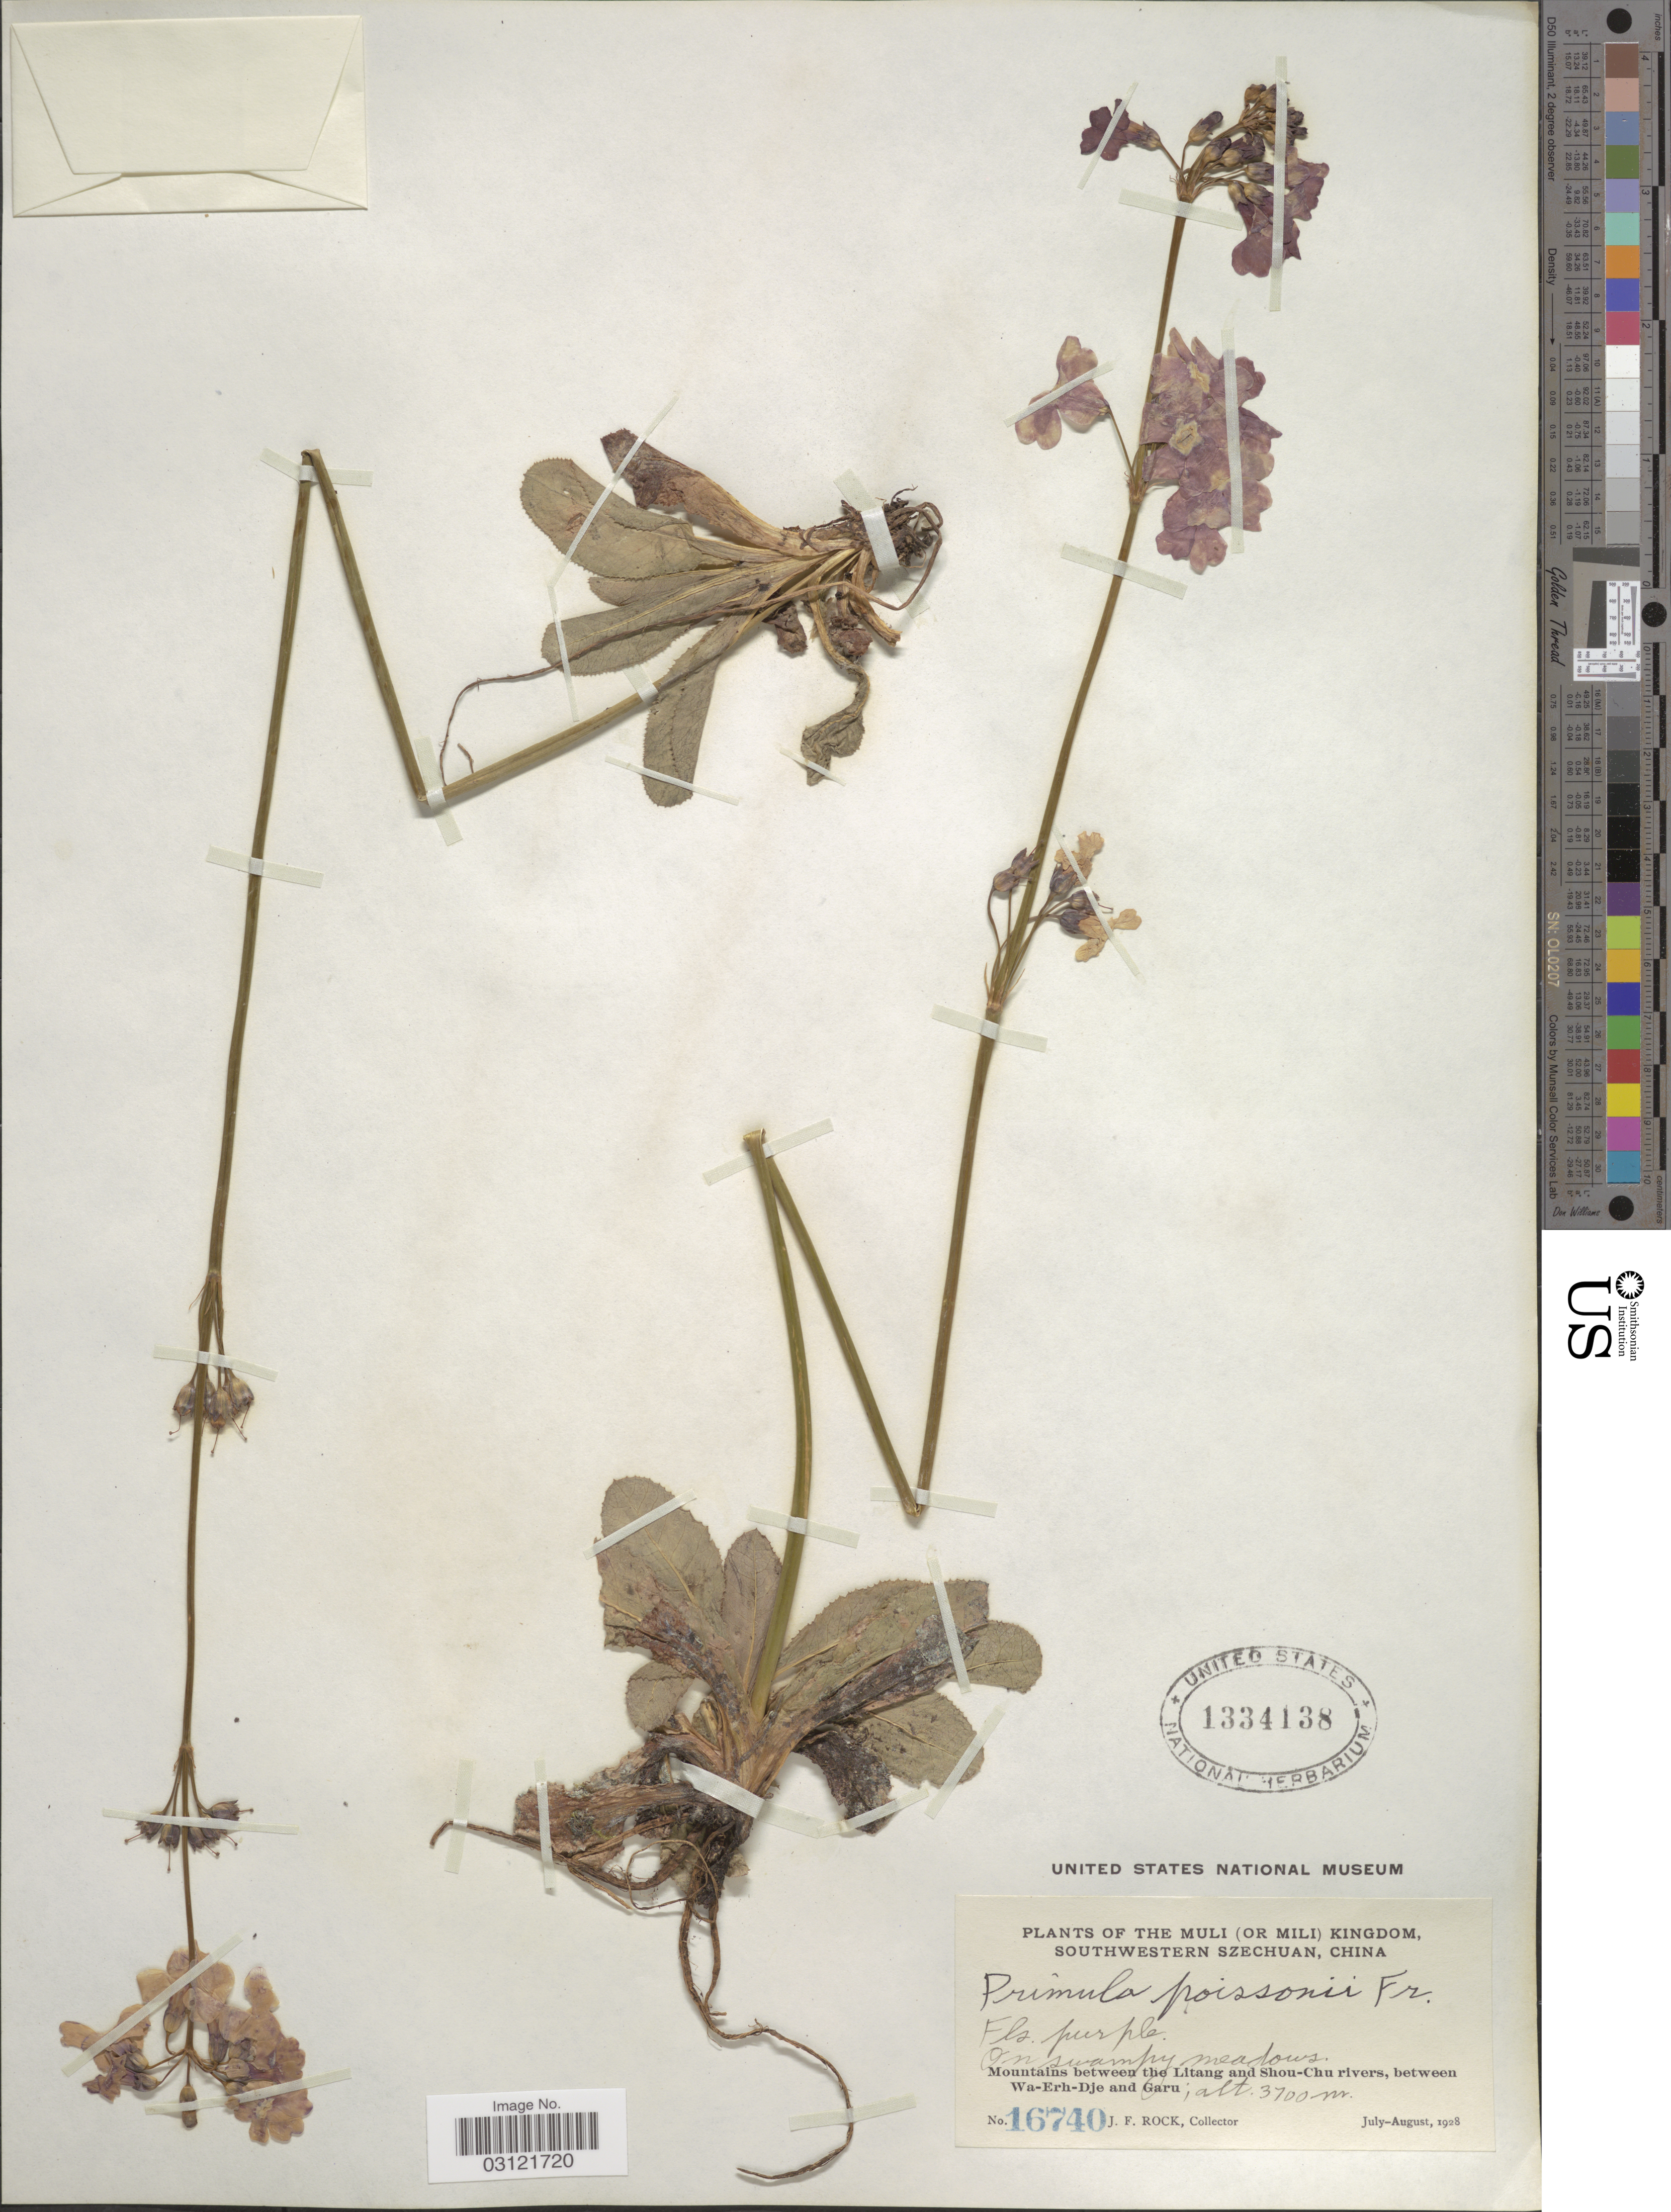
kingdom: Plantae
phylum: Tracheophyta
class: Magnoliopsida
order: Ericales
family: Primulaceae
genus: Primula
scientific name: Primula poissonii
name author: Franch.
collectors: J. F. Rock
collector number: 16740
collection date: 1928-07/1928-08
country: China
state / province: Sichuan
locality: The Muli (or Mili) Kingdom, Southwestern Szechuan, Mountains between the Litang and Shou-Chu rivers, between Wa-Erh-Dje and Garu.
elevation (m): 3700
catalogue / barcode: US 1334138